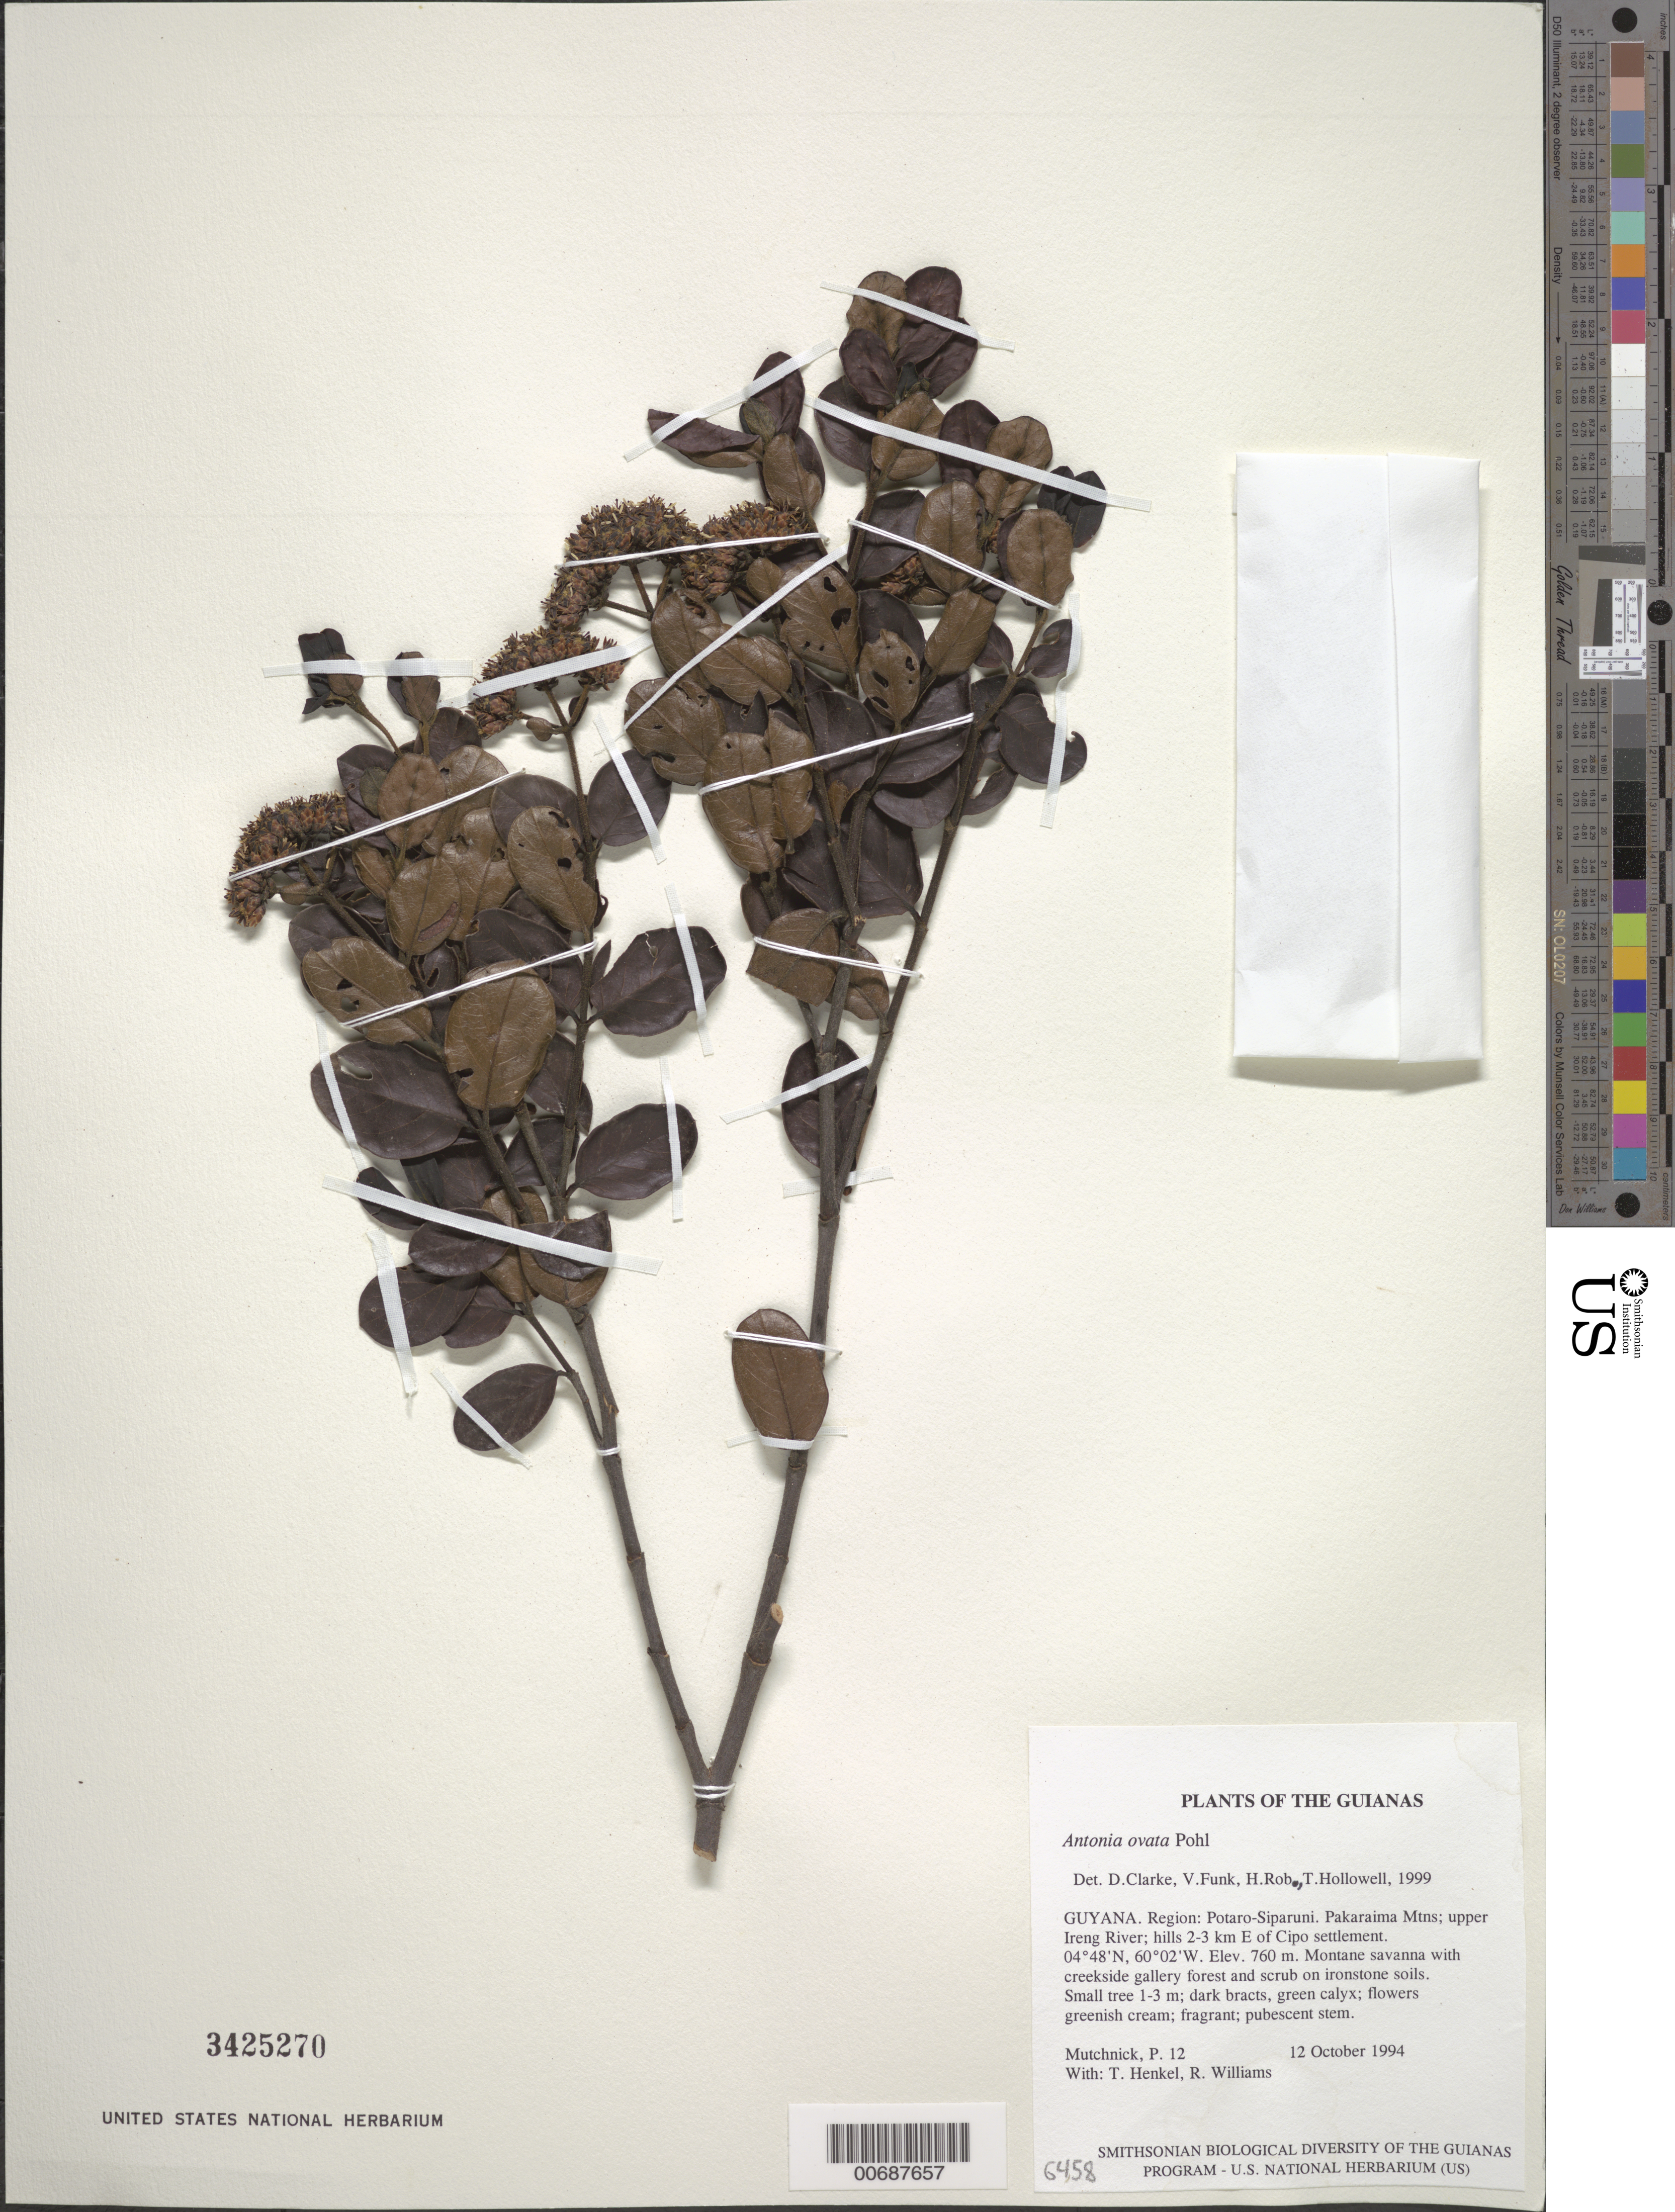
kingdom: Plantae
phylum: Tracheophyta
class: Magnoliopsida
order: Gentianales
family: Loganiaceae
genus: Antonia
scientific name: Antonia ovata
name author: Pohl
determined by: Clarke, H. D.; Funk, V. A.; Robinson, H. E.; Hollowell, T. H.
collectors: P. Mutchnick, T. Henkel & R. Williams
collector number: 12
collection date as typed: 12 October 1994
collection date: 1994-10-12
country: Guyana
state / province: Potaro-Siparuni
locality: Pakaraima Mtns; upper Ireng River; hills 2-3 km E of Cipo settlement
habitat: Montane savanna with creekside gallery forest and scrub on ironstone soils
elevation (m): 760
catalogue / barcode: US 3425270